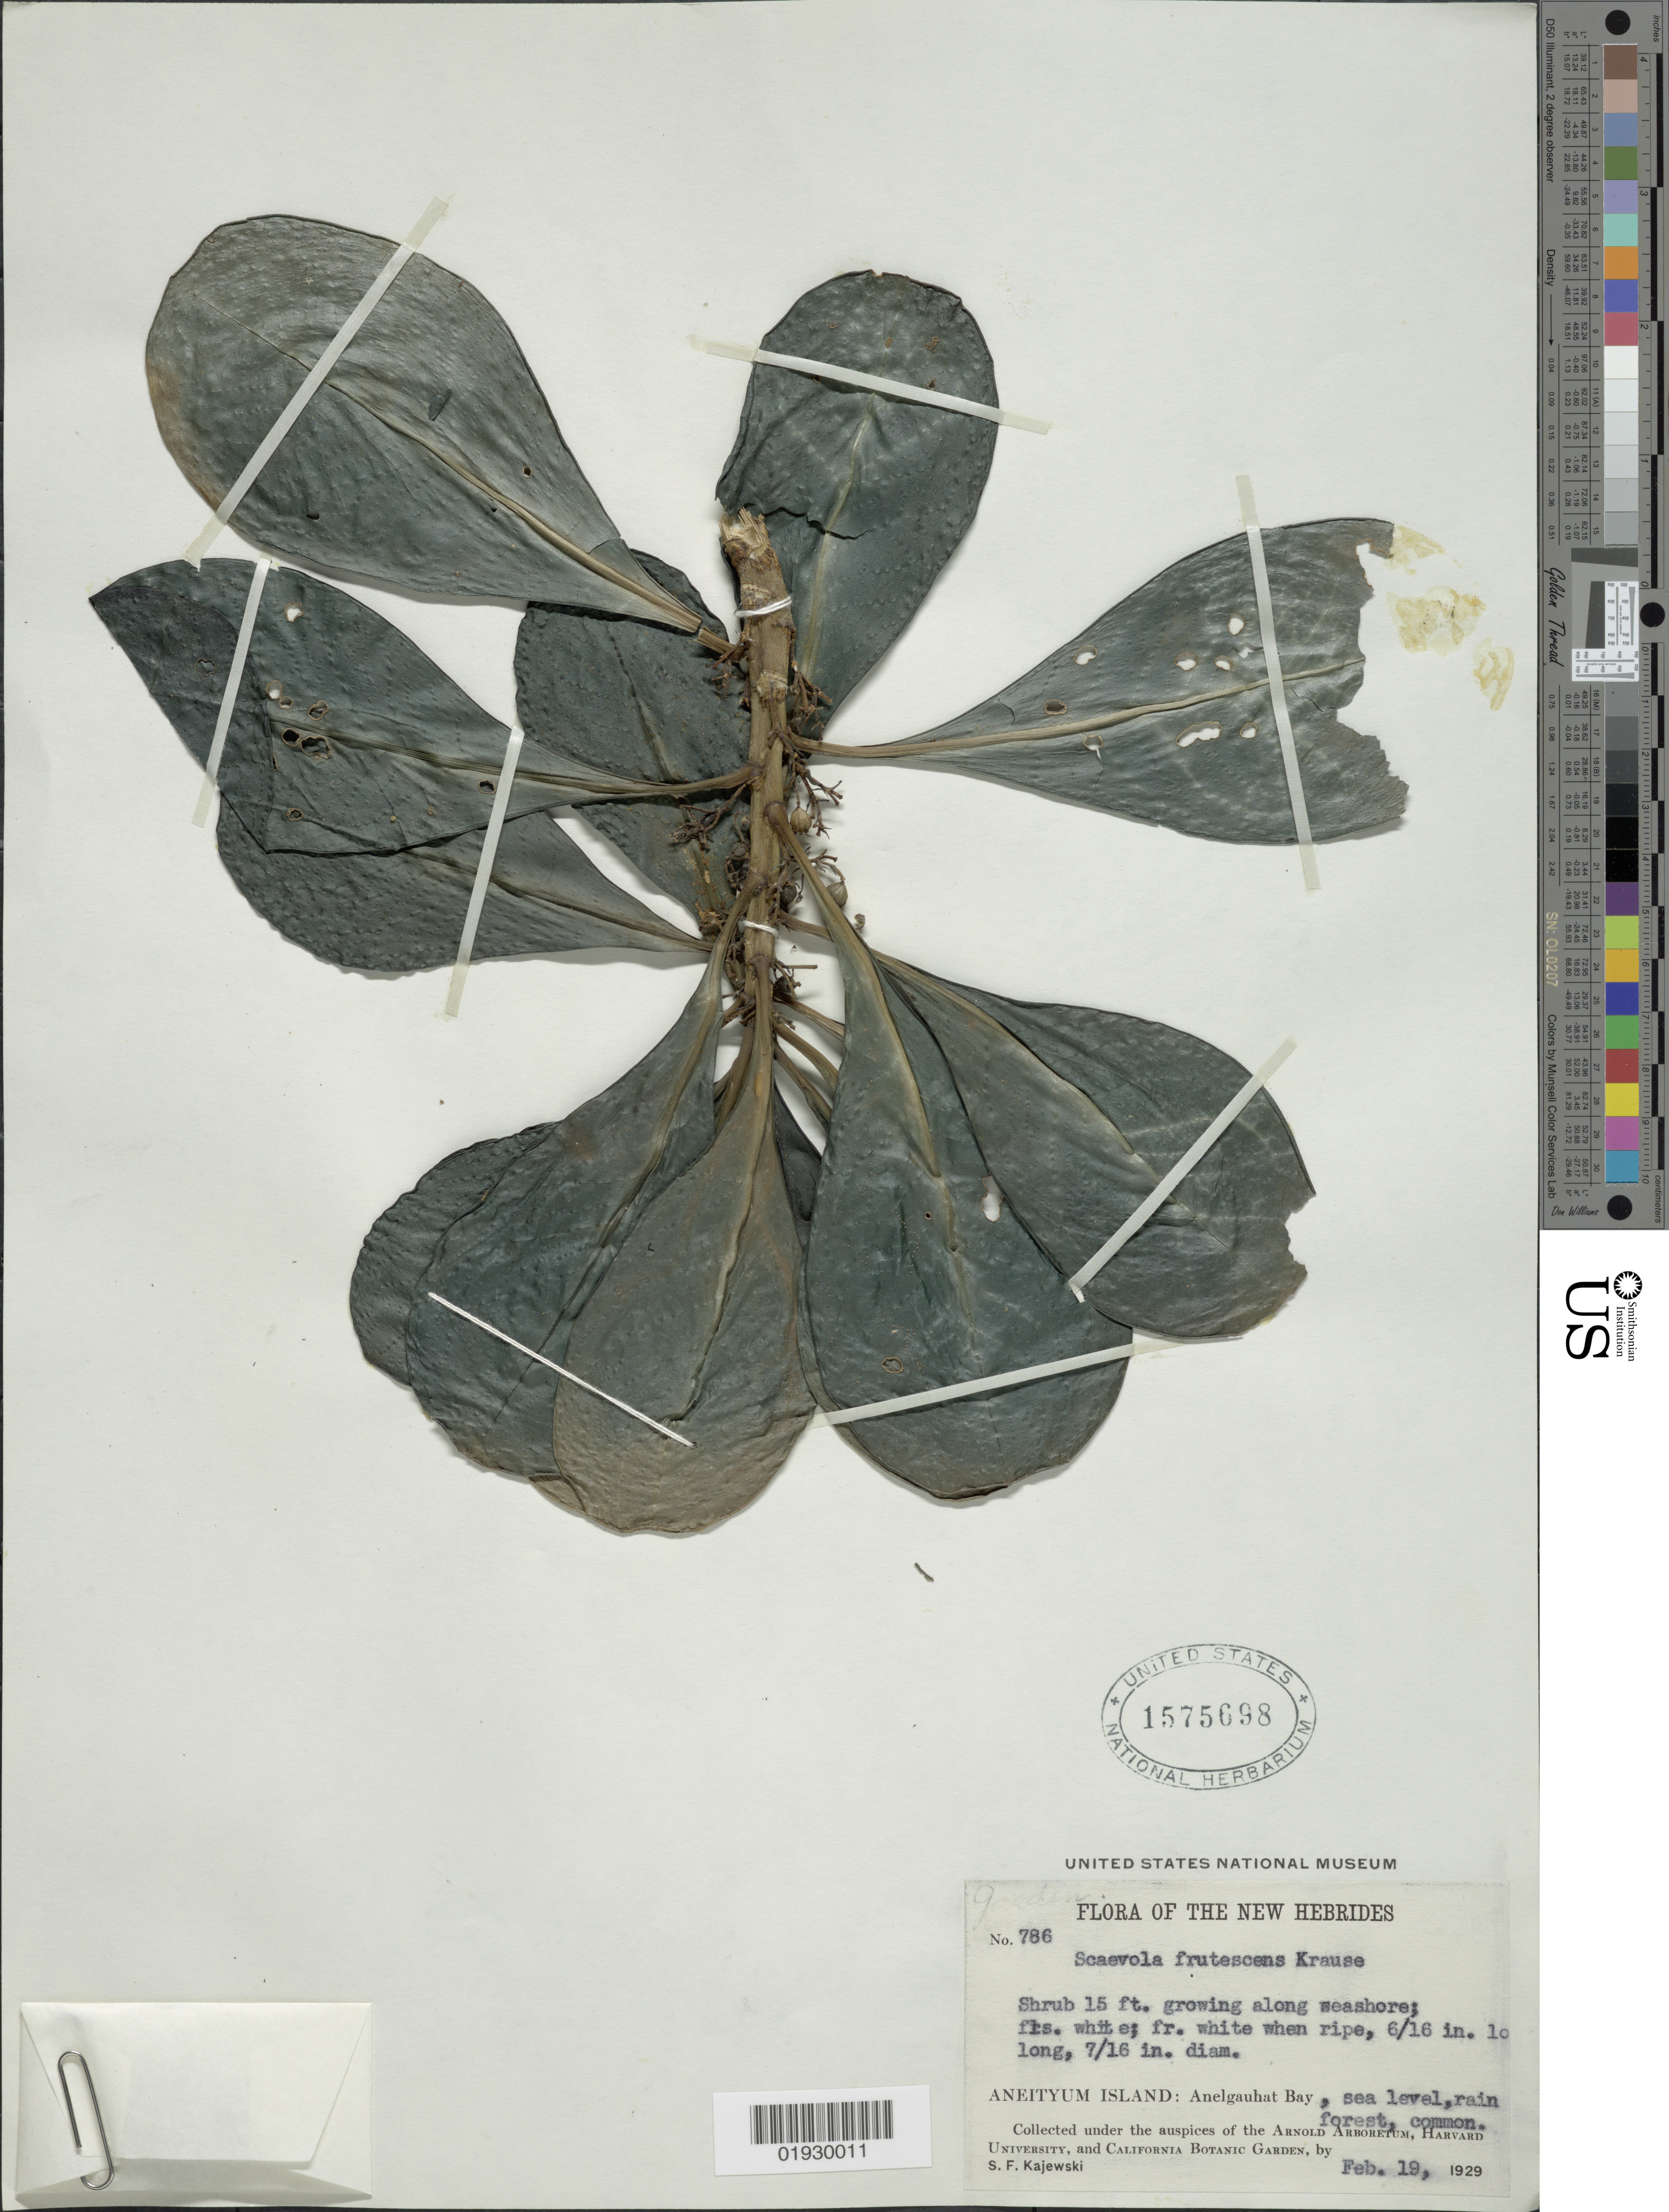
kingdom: Plantae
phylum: Tracheophyta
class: Magnoliopsida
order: Asterales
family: Goodeniaceae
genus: Scaevola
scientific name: Scaevola taccada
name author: (Gaertn.) Roxb.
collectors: S. Kajewski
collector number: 786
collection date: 1929-02-19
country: Vanuatu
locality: The New Hebrides, Aneityum Island, Anelgauhat Bay.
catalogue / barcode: US 1575698